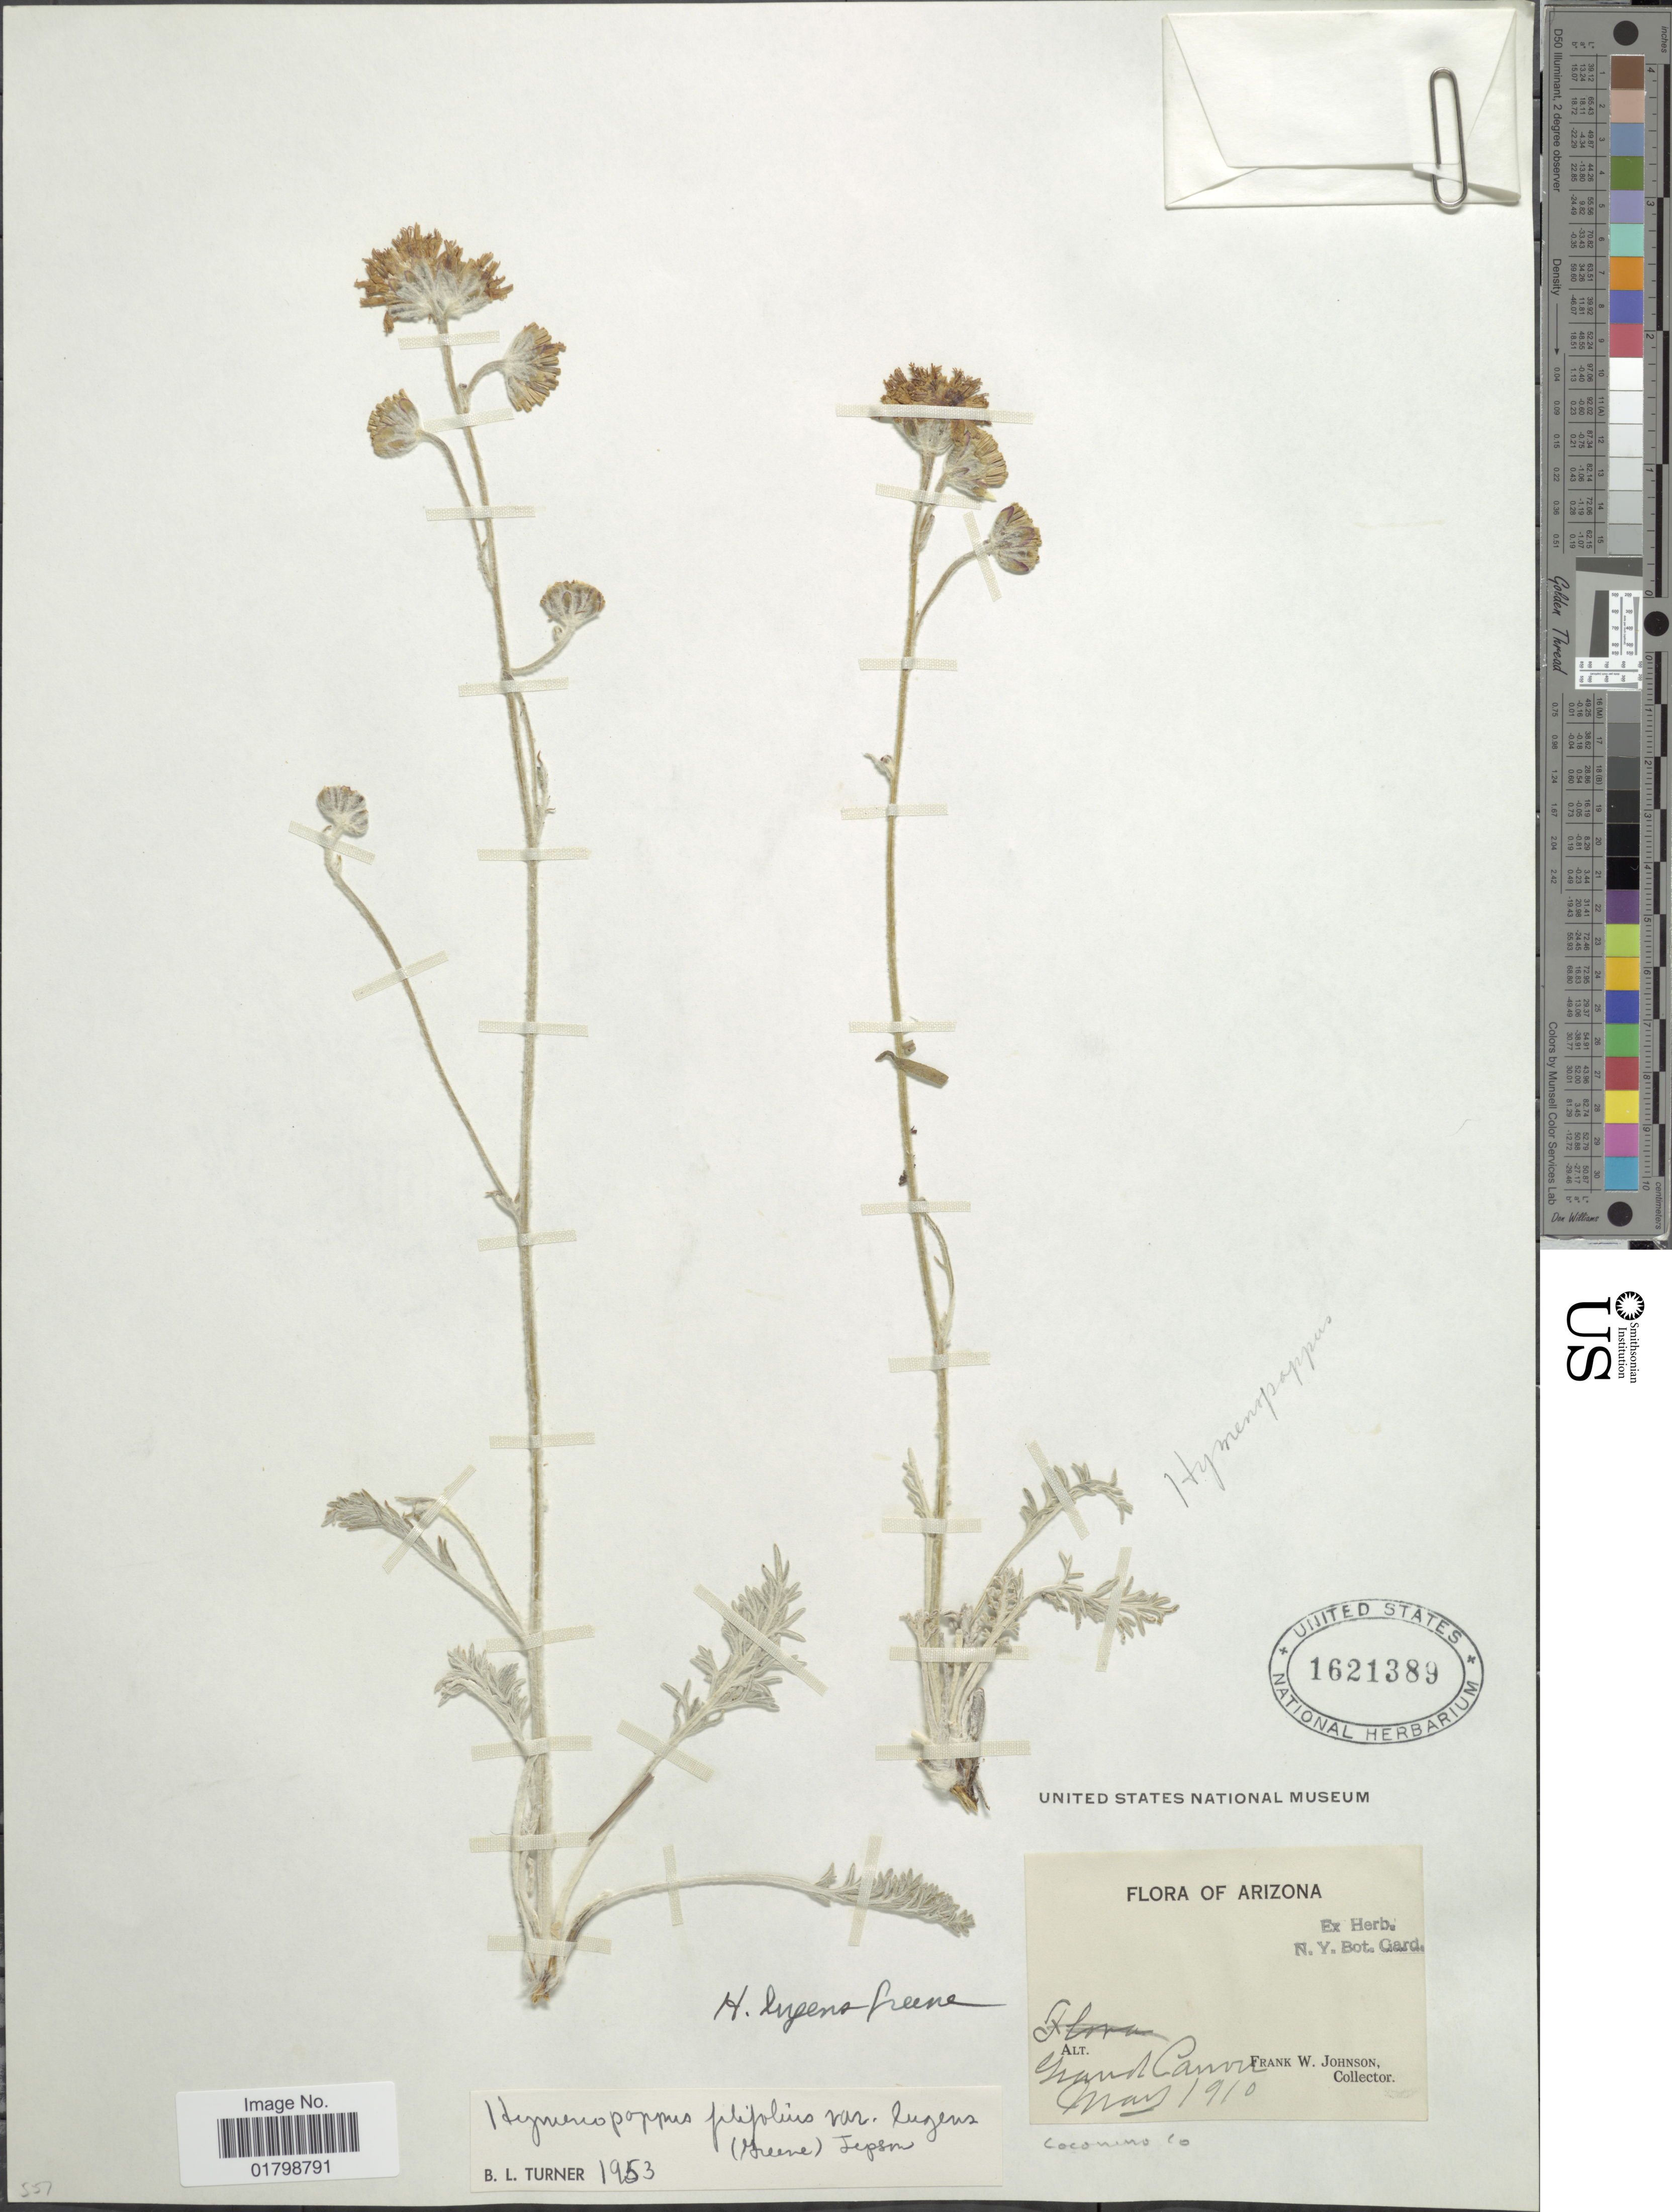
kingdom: Plantae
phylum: Tracheophyta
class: Magnoliopsida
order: Asterales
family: Asteraceae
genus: Hymenopappus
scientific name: Hymenopappus filifolius var. lugens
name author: (Greene) Jeps.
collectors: F. W. Johnson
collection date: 1910-05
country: United States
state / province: Arizona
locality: Grand Canon, Coconino Co.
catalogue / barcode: US 1621389